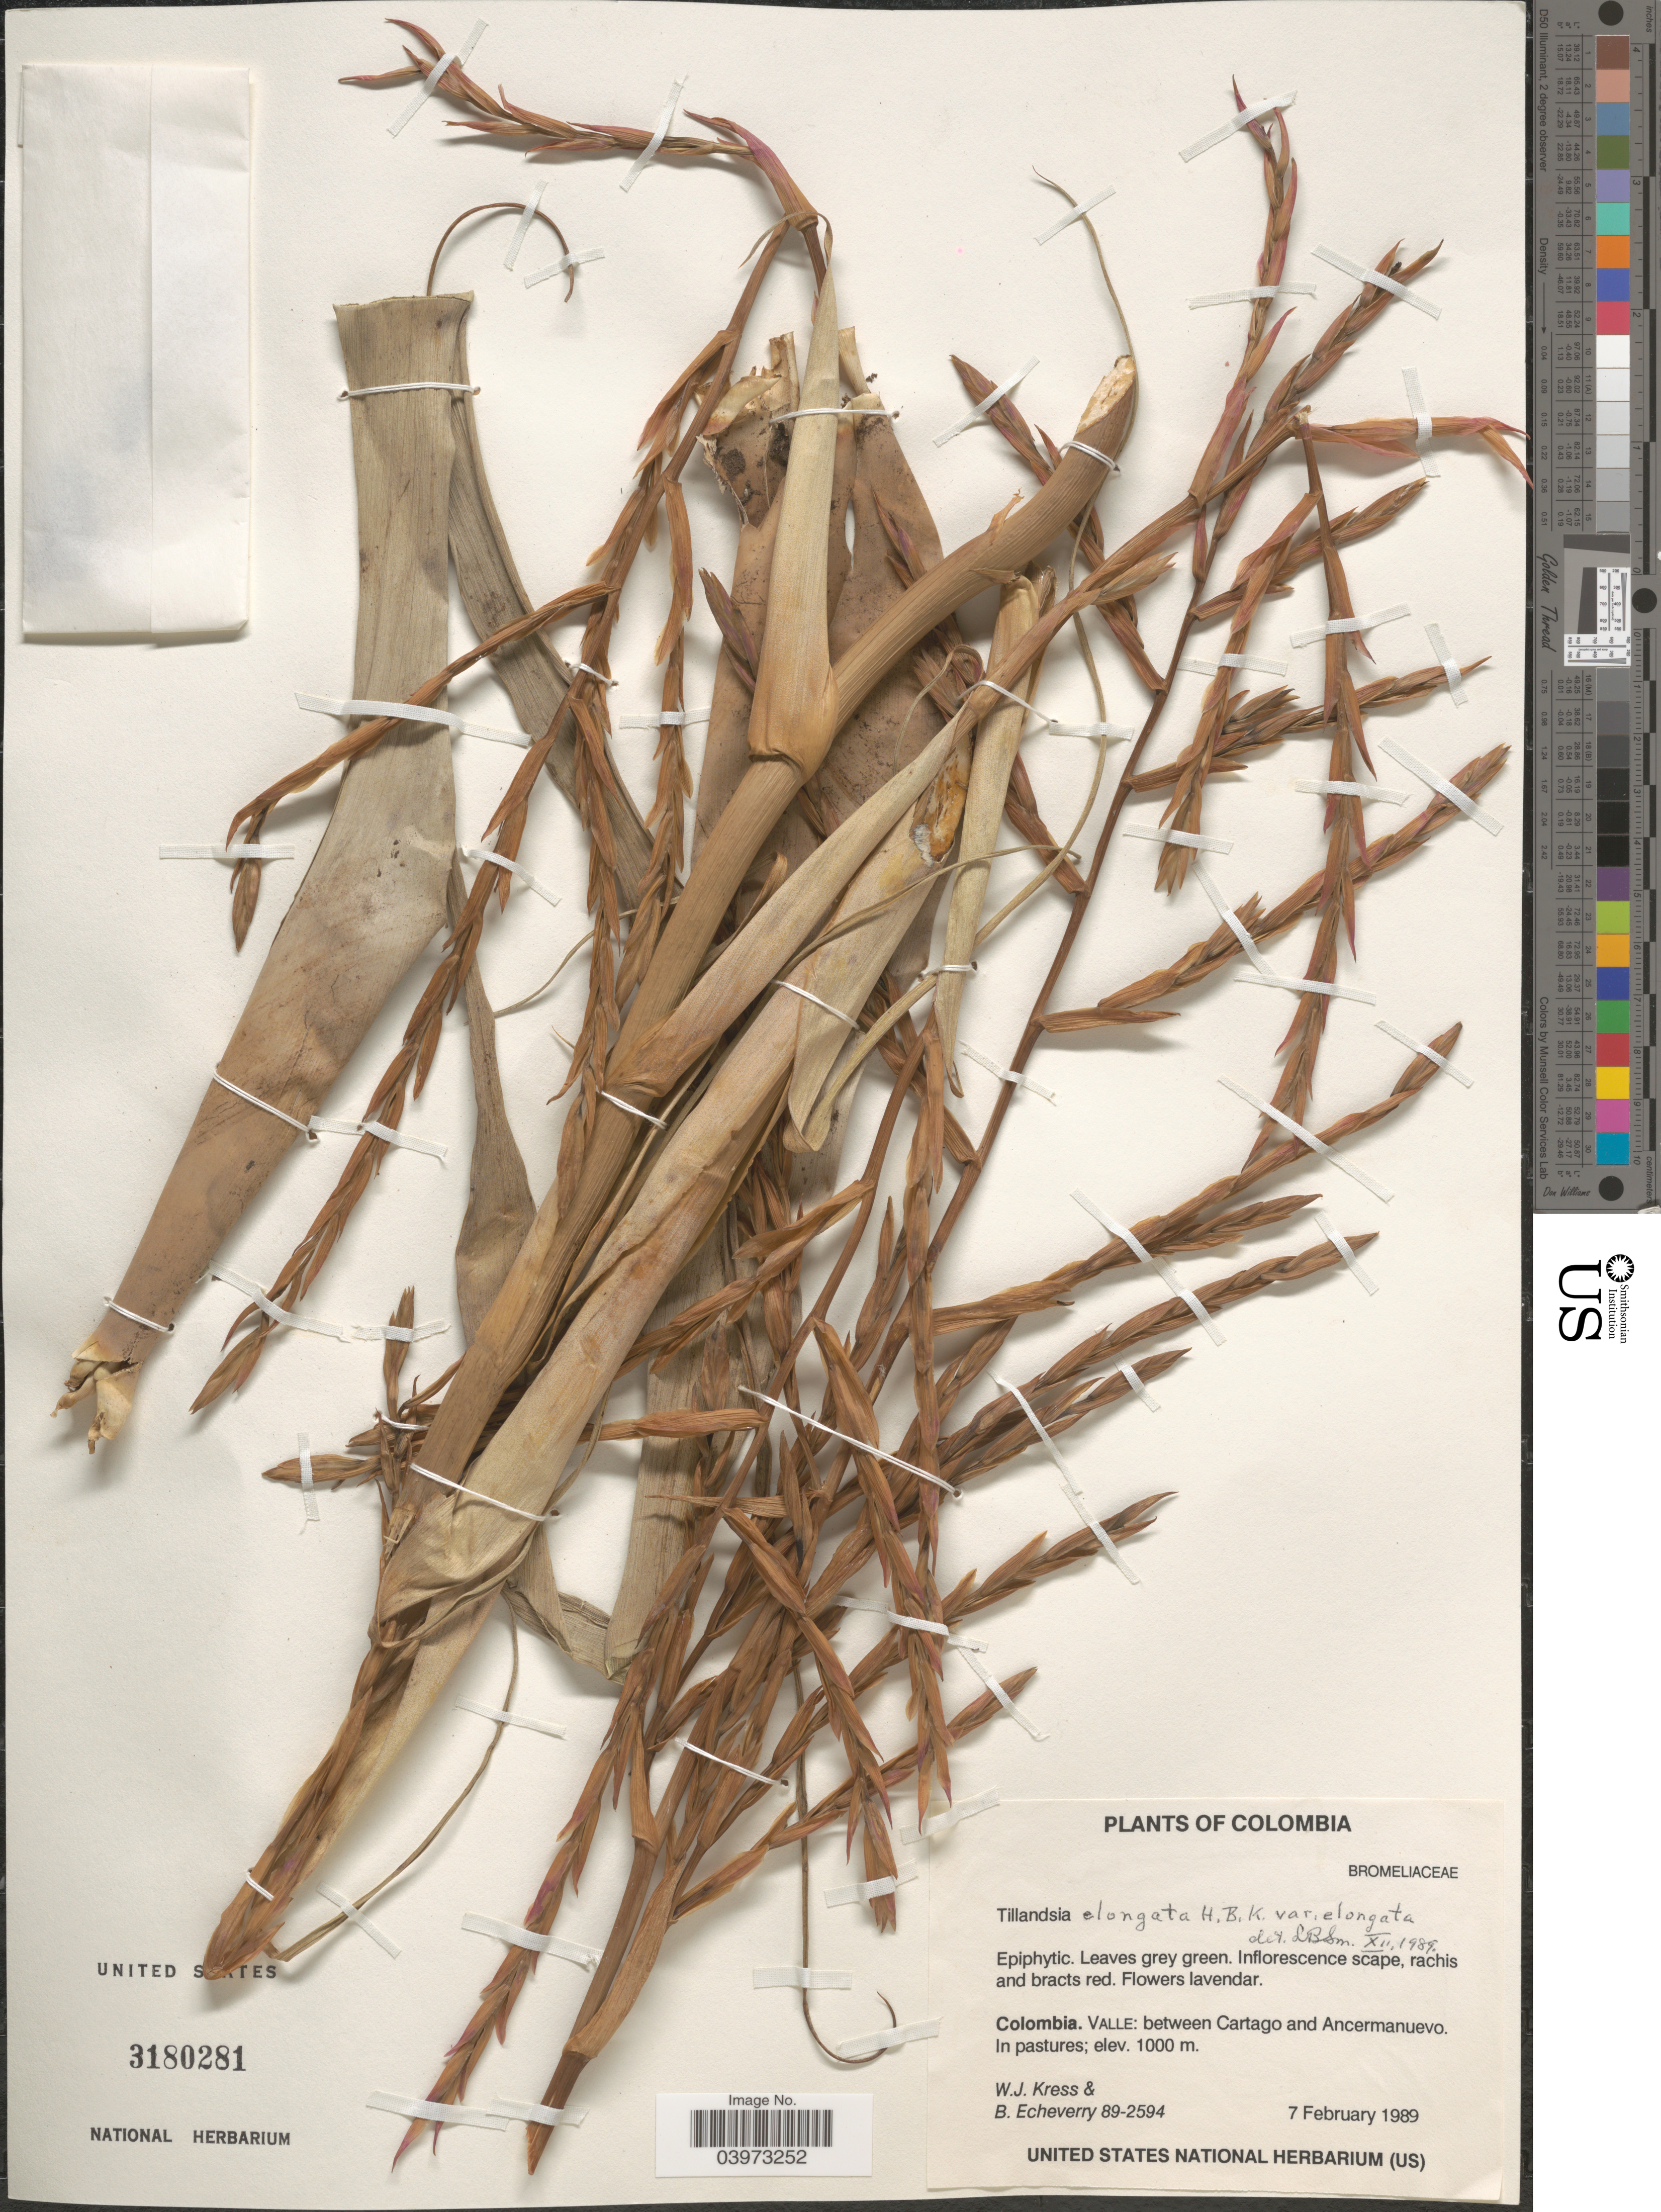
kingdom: Plantae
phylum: Tracheophyta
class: Liliopsida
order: Poales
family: Bromeliaceae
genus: Tillandsia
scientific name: Tillandsia elongata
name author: Kunth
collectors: W. J. Kress & B. Echeverry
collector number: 89-2594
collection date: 1989-02-07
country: Colombia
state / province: Valle del Cauca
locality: Valle: between Cartago and Ancermanuevo.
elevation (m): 1000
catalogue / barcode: US 3180281